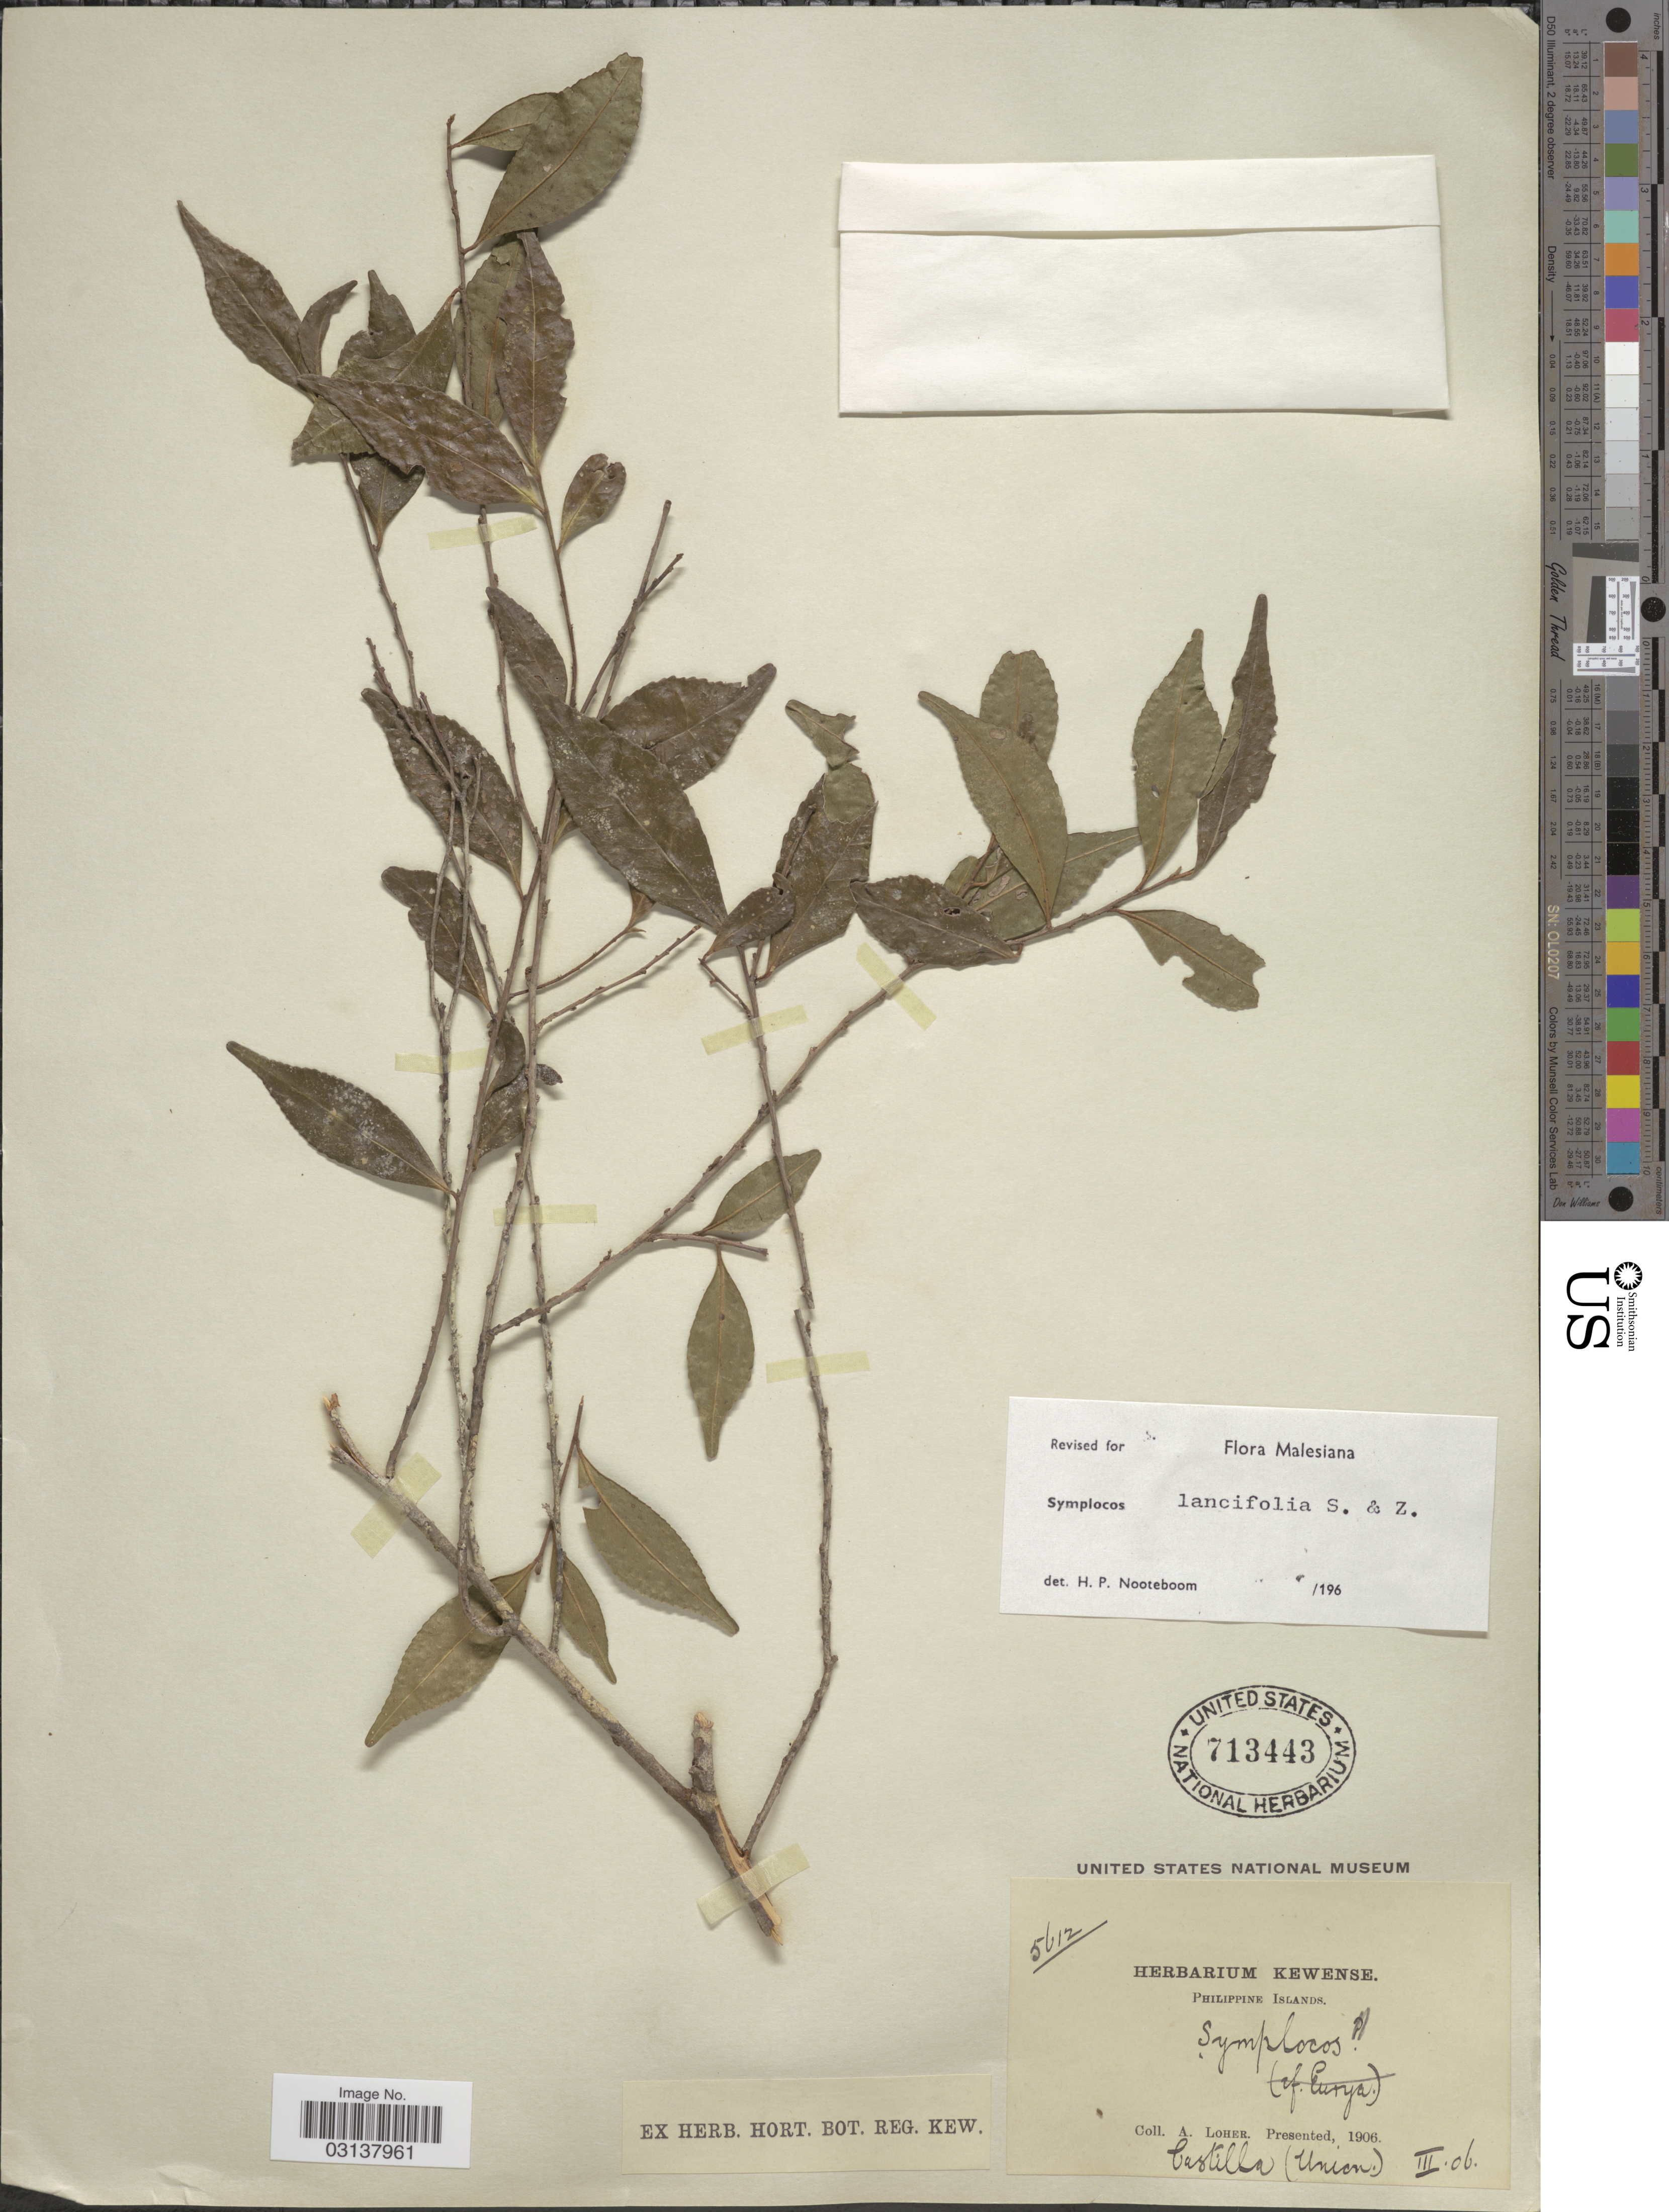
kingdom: Plantae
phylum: Tracheophyta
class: Magnoliopsida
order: Ericales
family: Symplocaceae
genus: Symplocos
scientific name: Symplocos lancifolia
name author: Siebert & Zucc.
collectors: A. Loher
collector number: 5612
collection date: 1906-03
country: Philippines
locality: Philippine Islands. Castilla (Union).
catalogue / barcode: US 713443